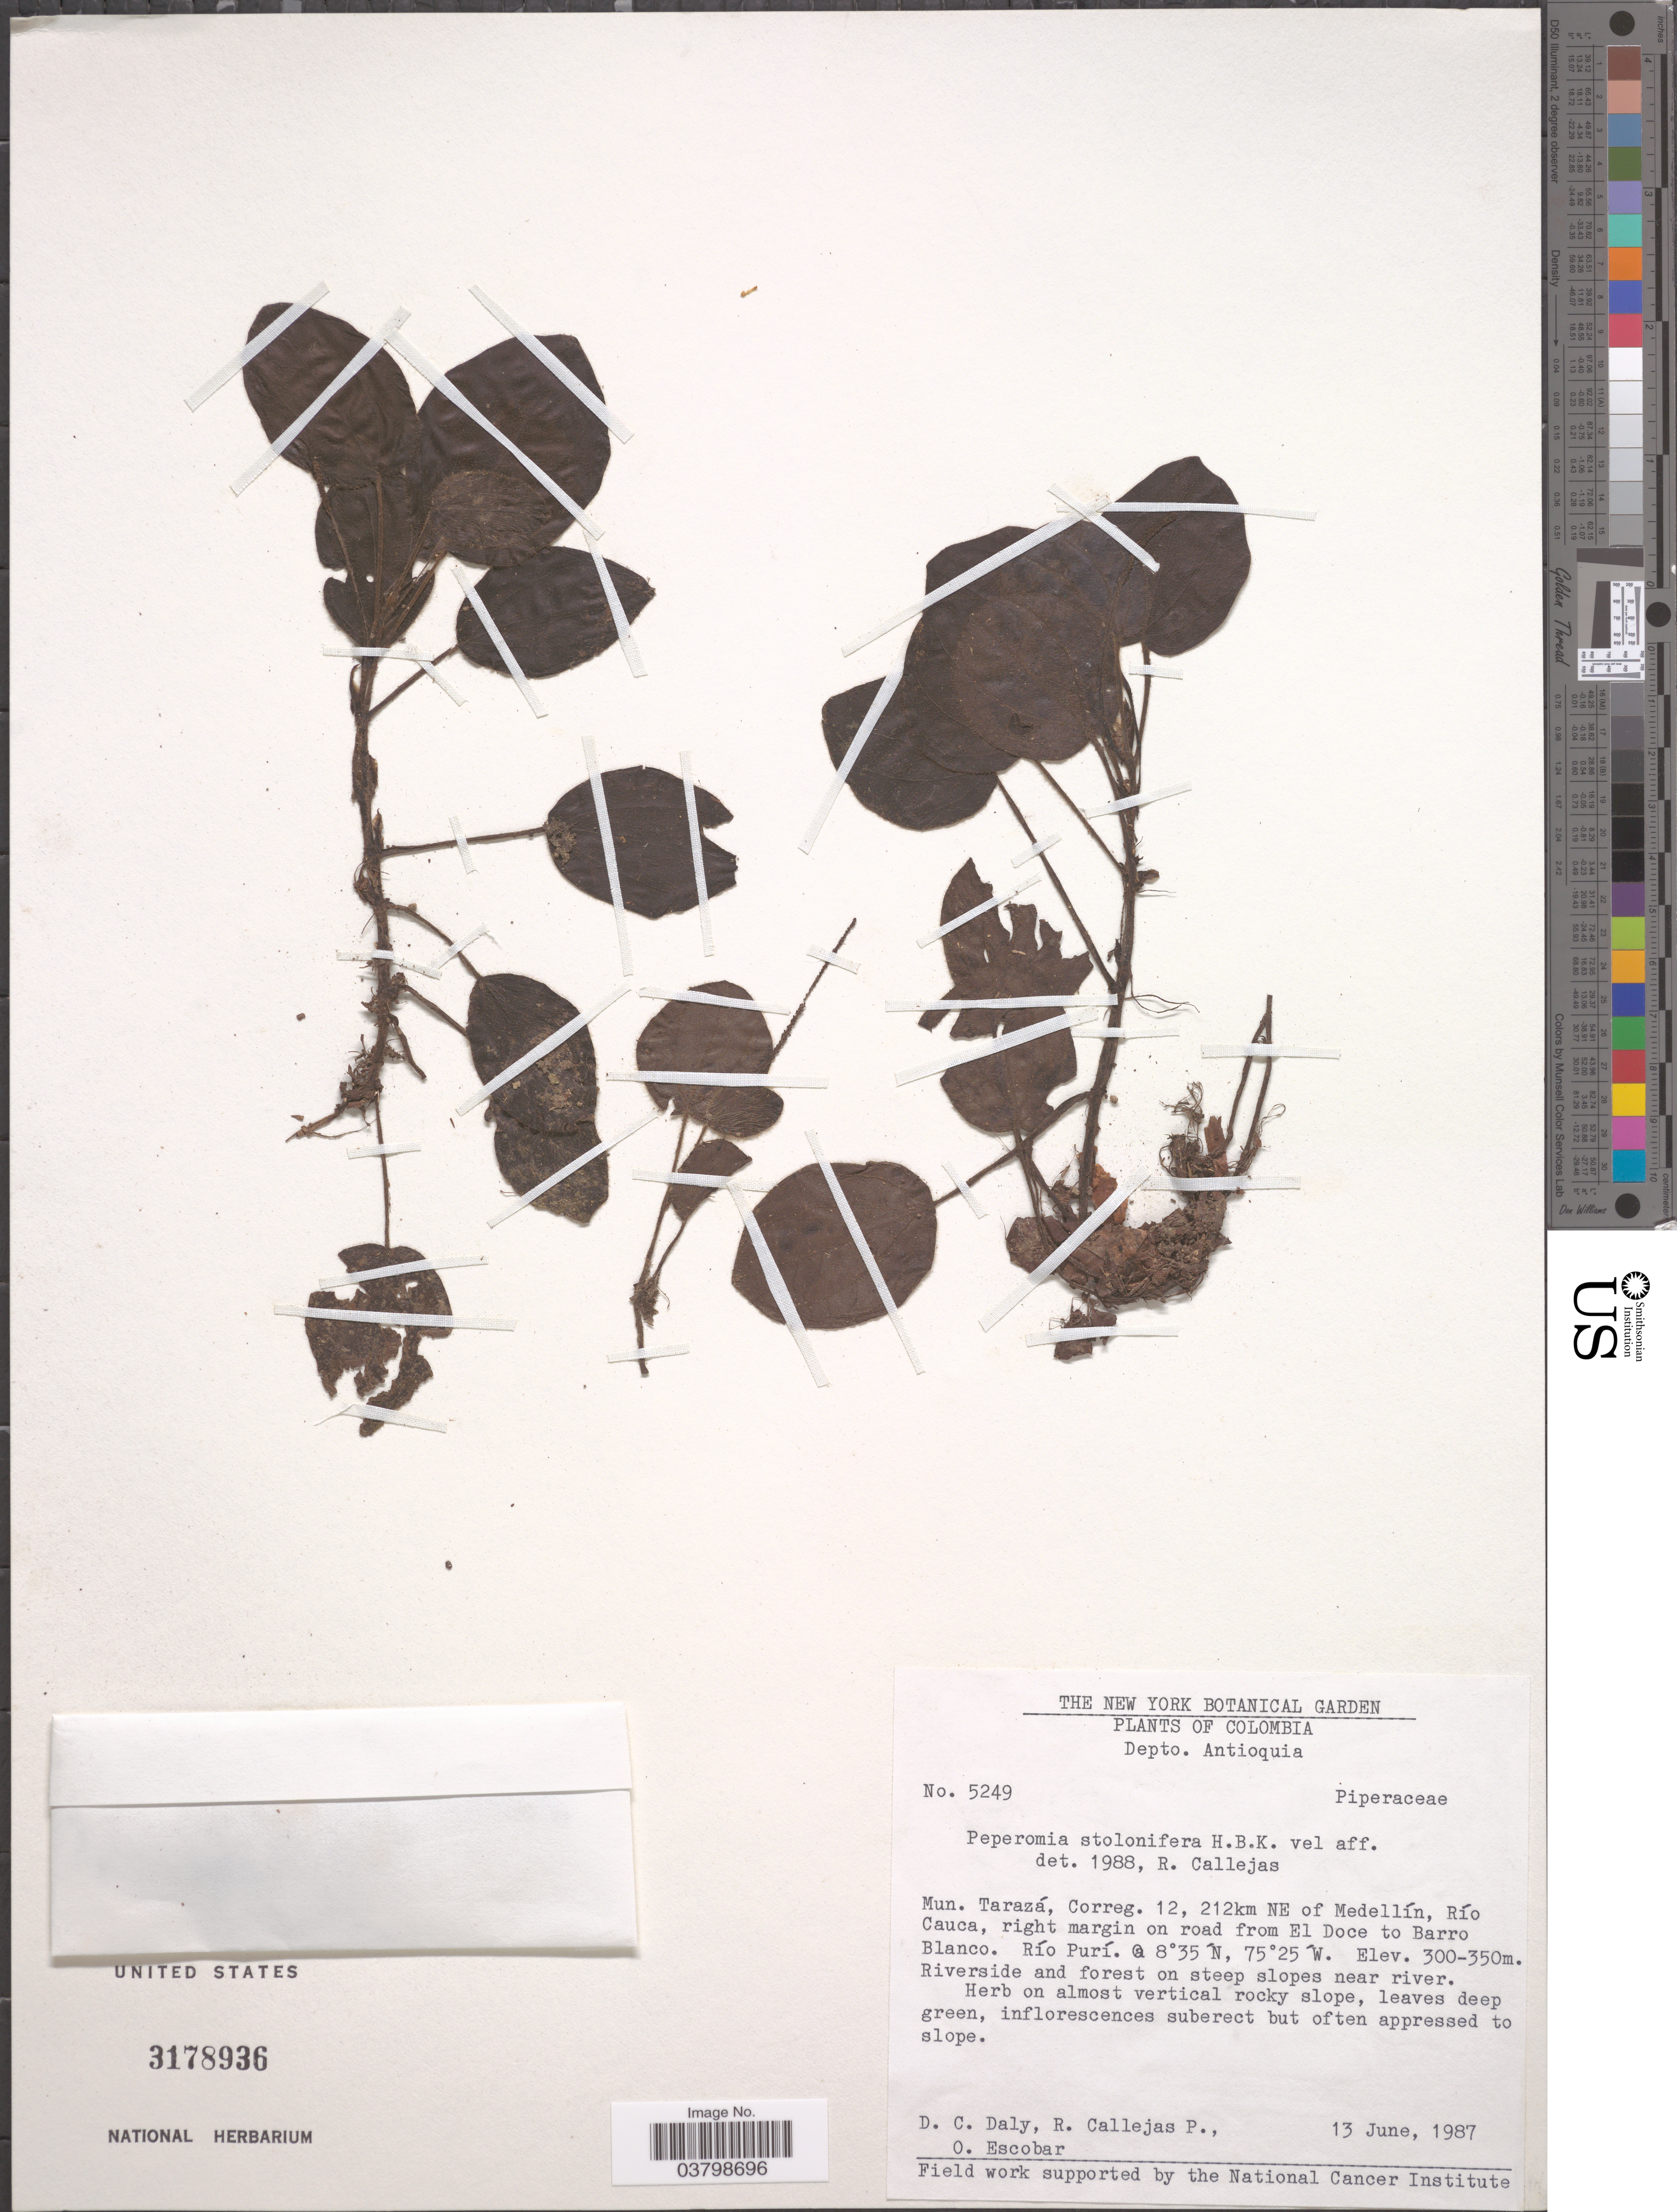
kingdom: Plantae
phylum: Tracheophyta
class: Magnoliopsida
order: Piperales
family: Piperaceae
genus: Peperomia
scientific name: Peperomia sp. nov.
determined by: Jiménez, José Estaban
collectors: D. C. Daly, R. Callejas & O. Escobar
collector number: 5249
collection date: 1987-06-13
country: Colombia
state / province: Antioquia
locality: Depto. Antioquia. Mun. Tarazá, Correg. 12, 212km NE of Medellín, Río Cauca, right margin on road from El Doce to Barro Blanco. Río Purí.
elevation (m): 300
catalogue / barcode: US 3178936